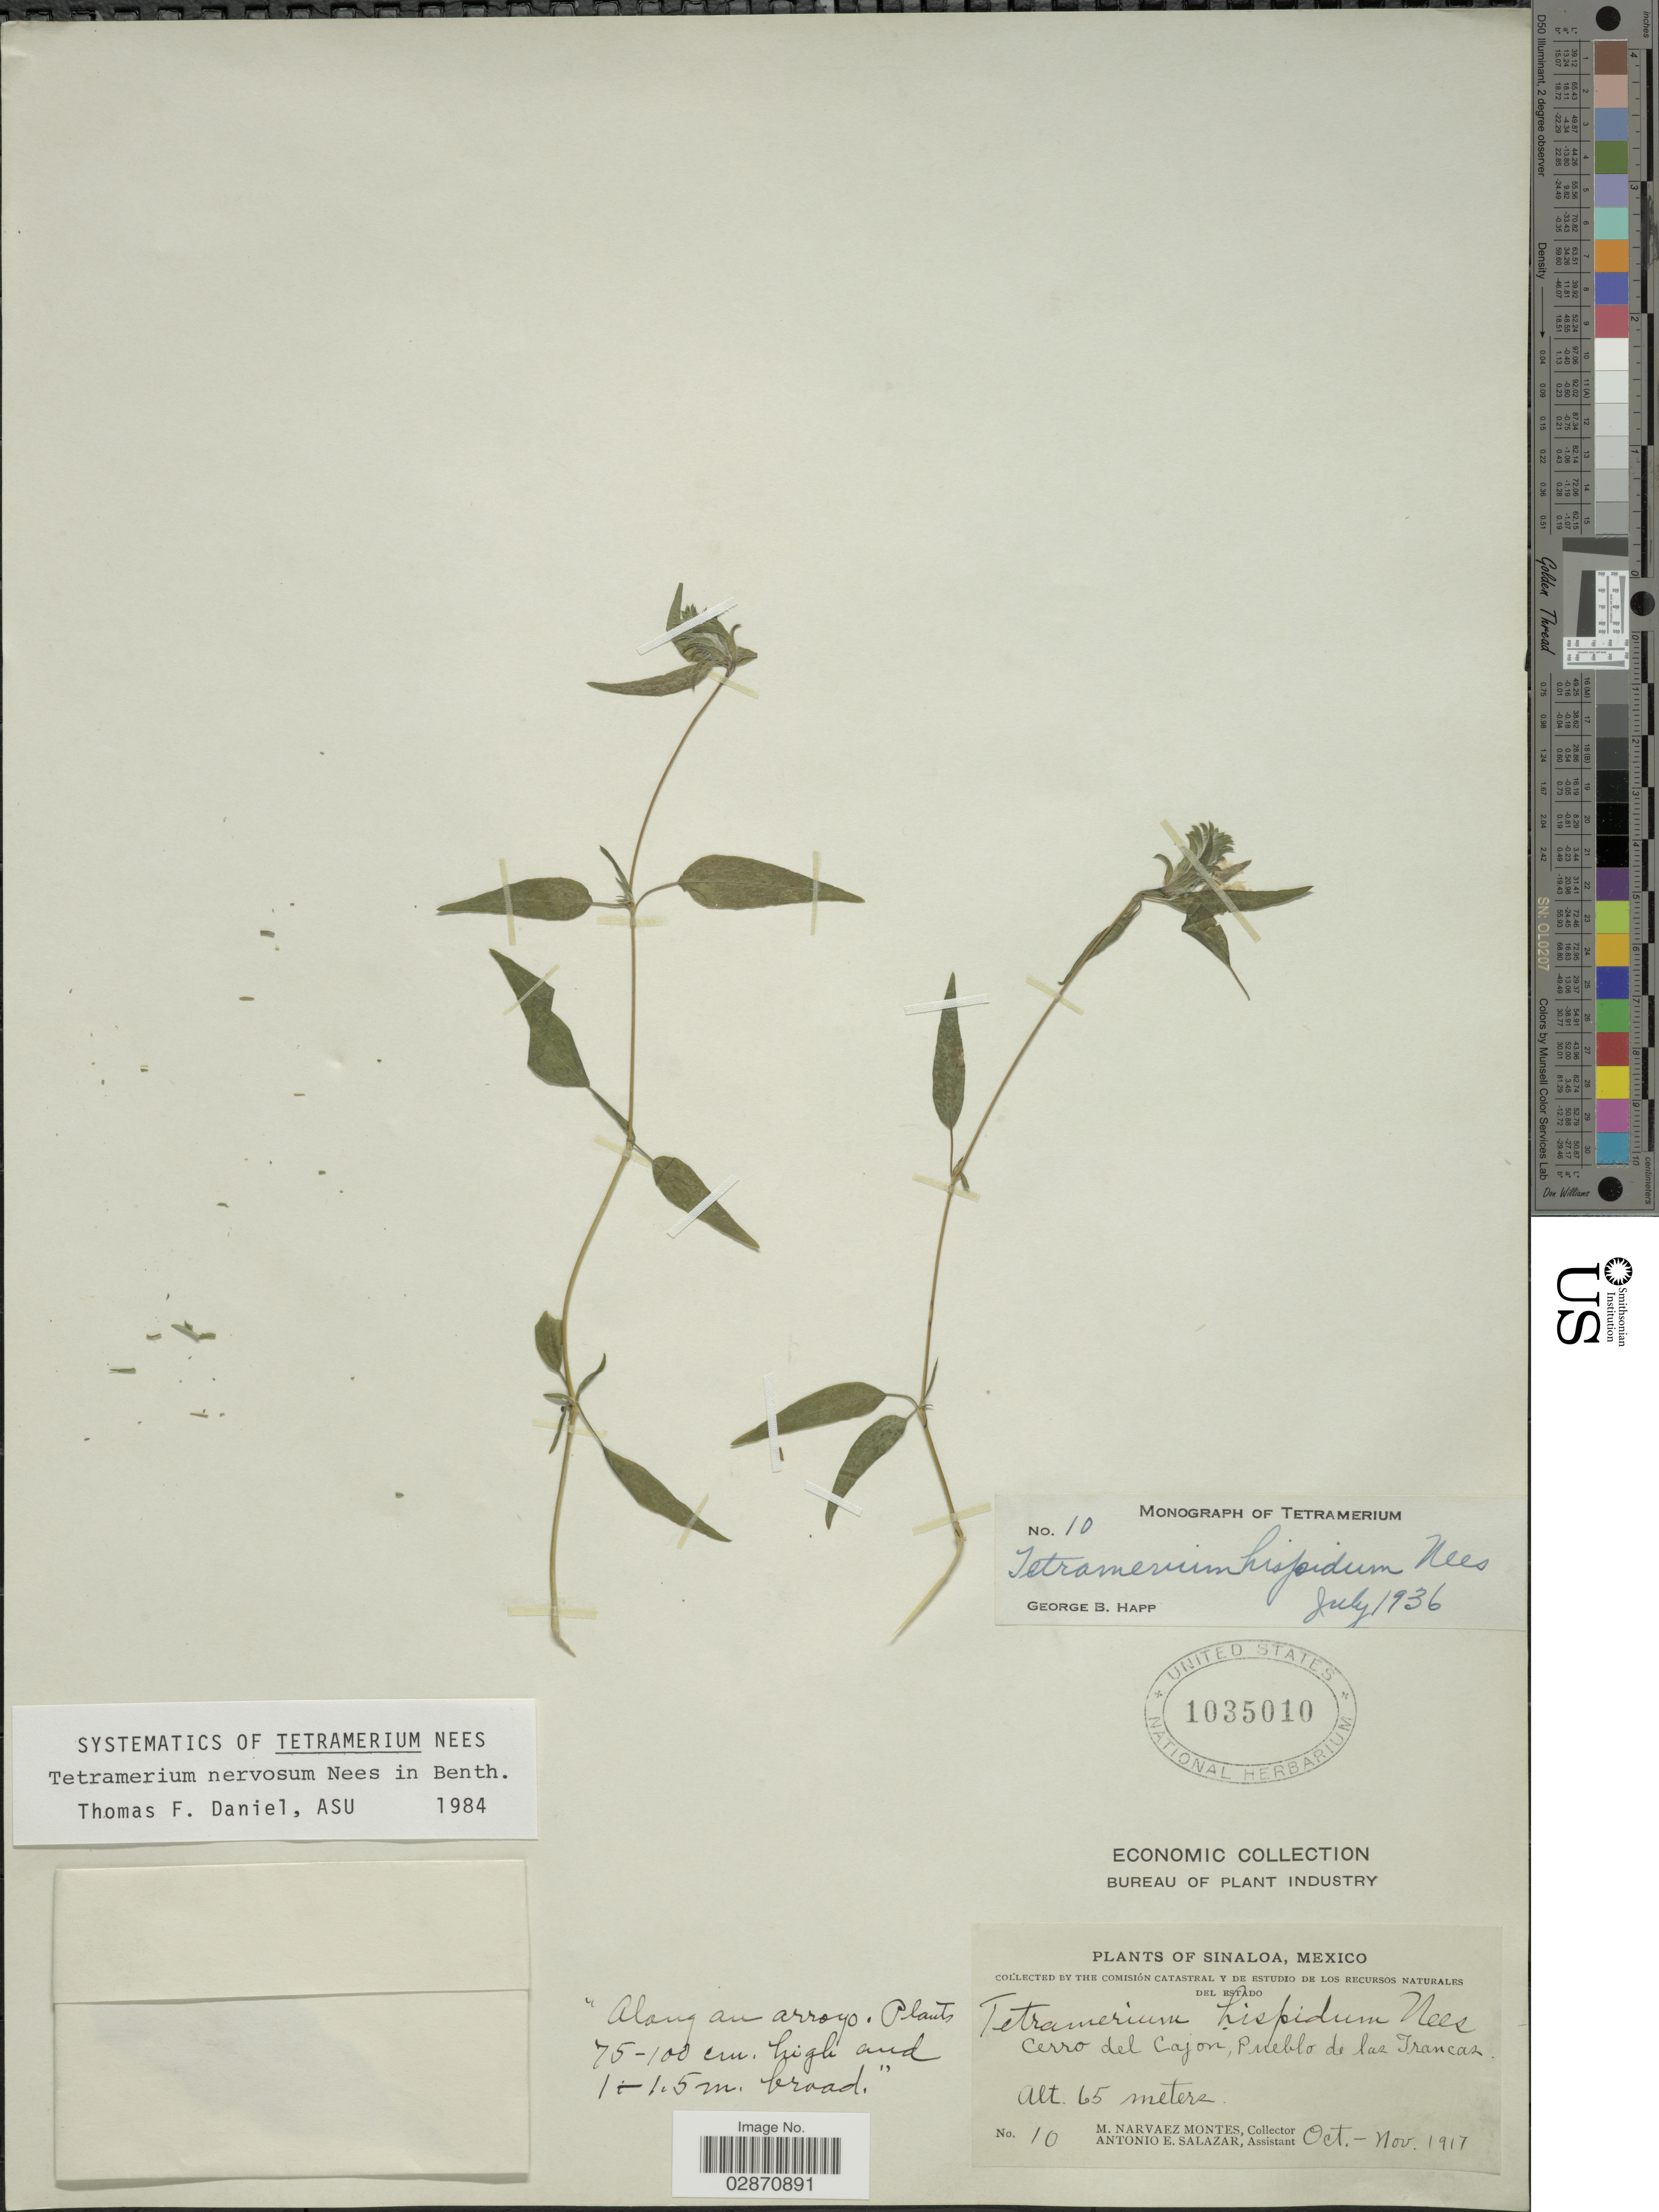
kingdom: Plantae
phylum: Tracheophyta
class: Magnoliopsida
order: Lamiales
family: Acanthaceae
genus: Tetramerium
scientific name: Tetramerium nervosum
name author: Nees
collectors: M. Narvaez-Montes & A. E. Salazar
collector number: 10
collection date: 1917-10/1917-11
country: Mexico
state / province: Sinaloa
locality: Cerro del Cajon, Pueblo de las Trancas.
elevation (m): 65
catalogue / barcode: US 1035010